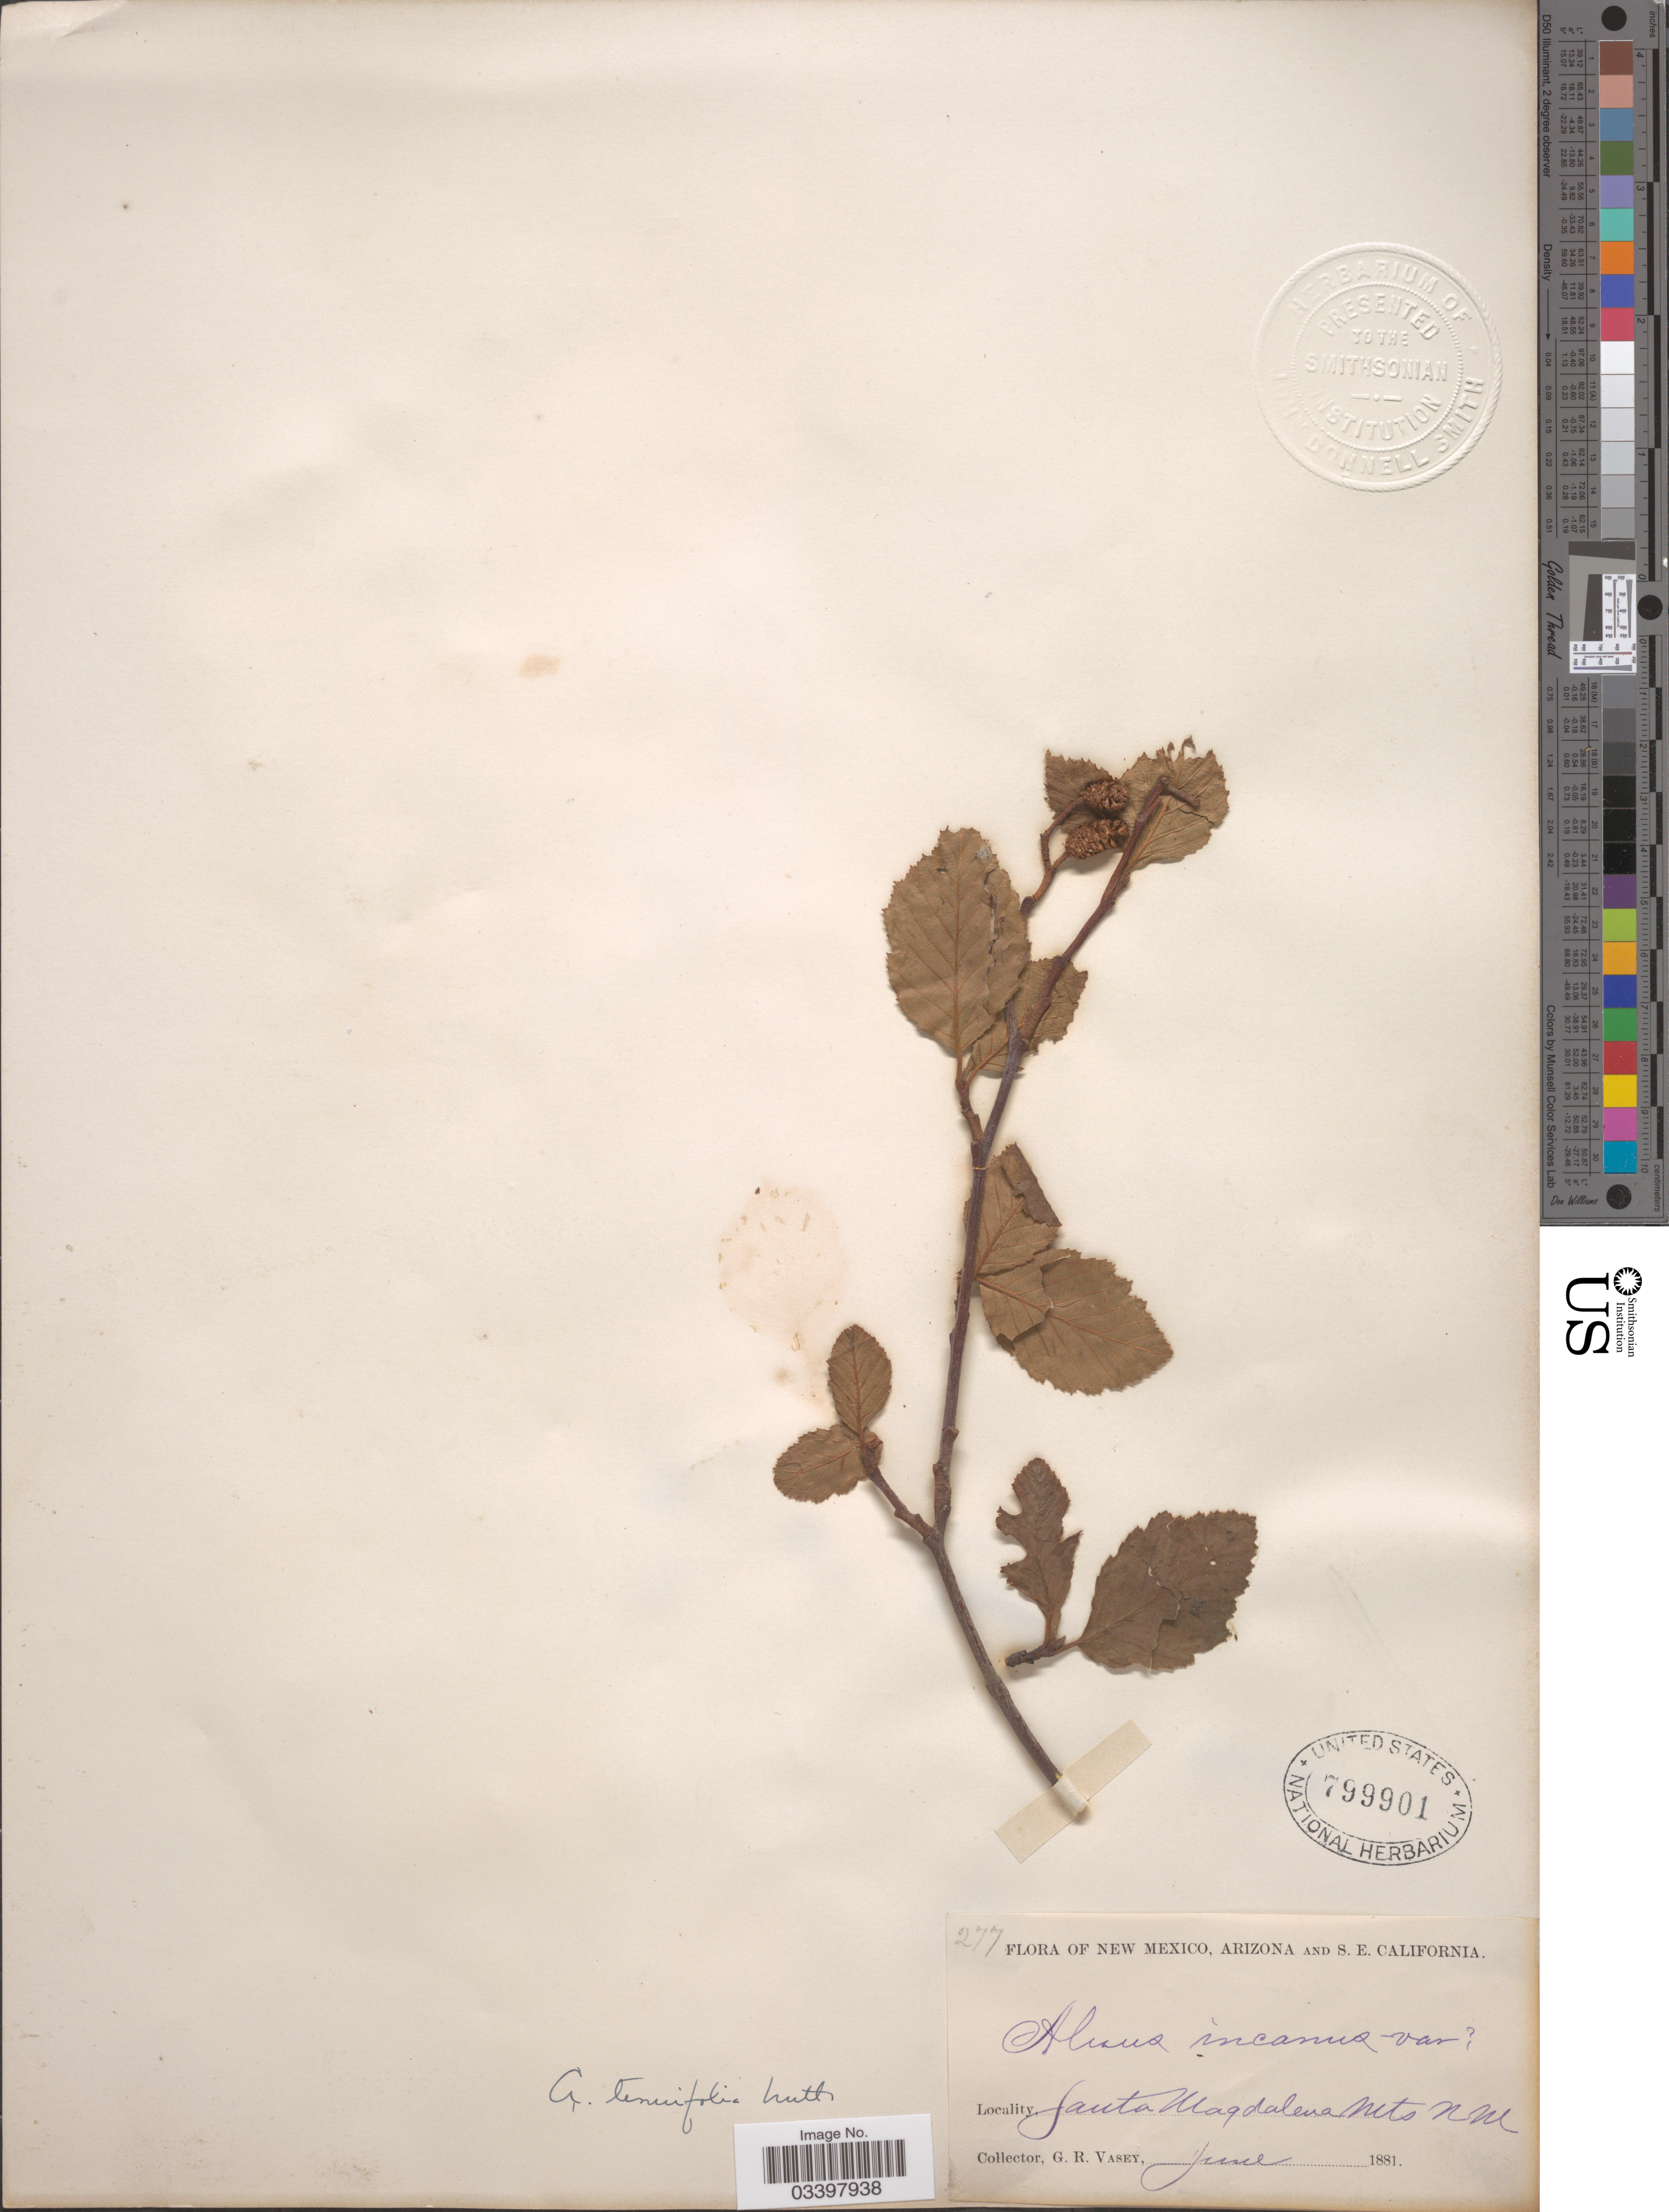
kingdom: Plantae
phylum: Tracheophyta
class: Magnoliopsida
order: Fagales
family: Betulaceae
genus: Alnus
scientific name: Alnus incana subsp. tenuifolia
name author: (Nutt.) Breitung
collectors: G. R. Vasey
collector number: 277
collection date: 1881-06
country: United States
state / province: New Mexico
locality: Santa Magdalena Mts.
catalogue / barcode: US 799901